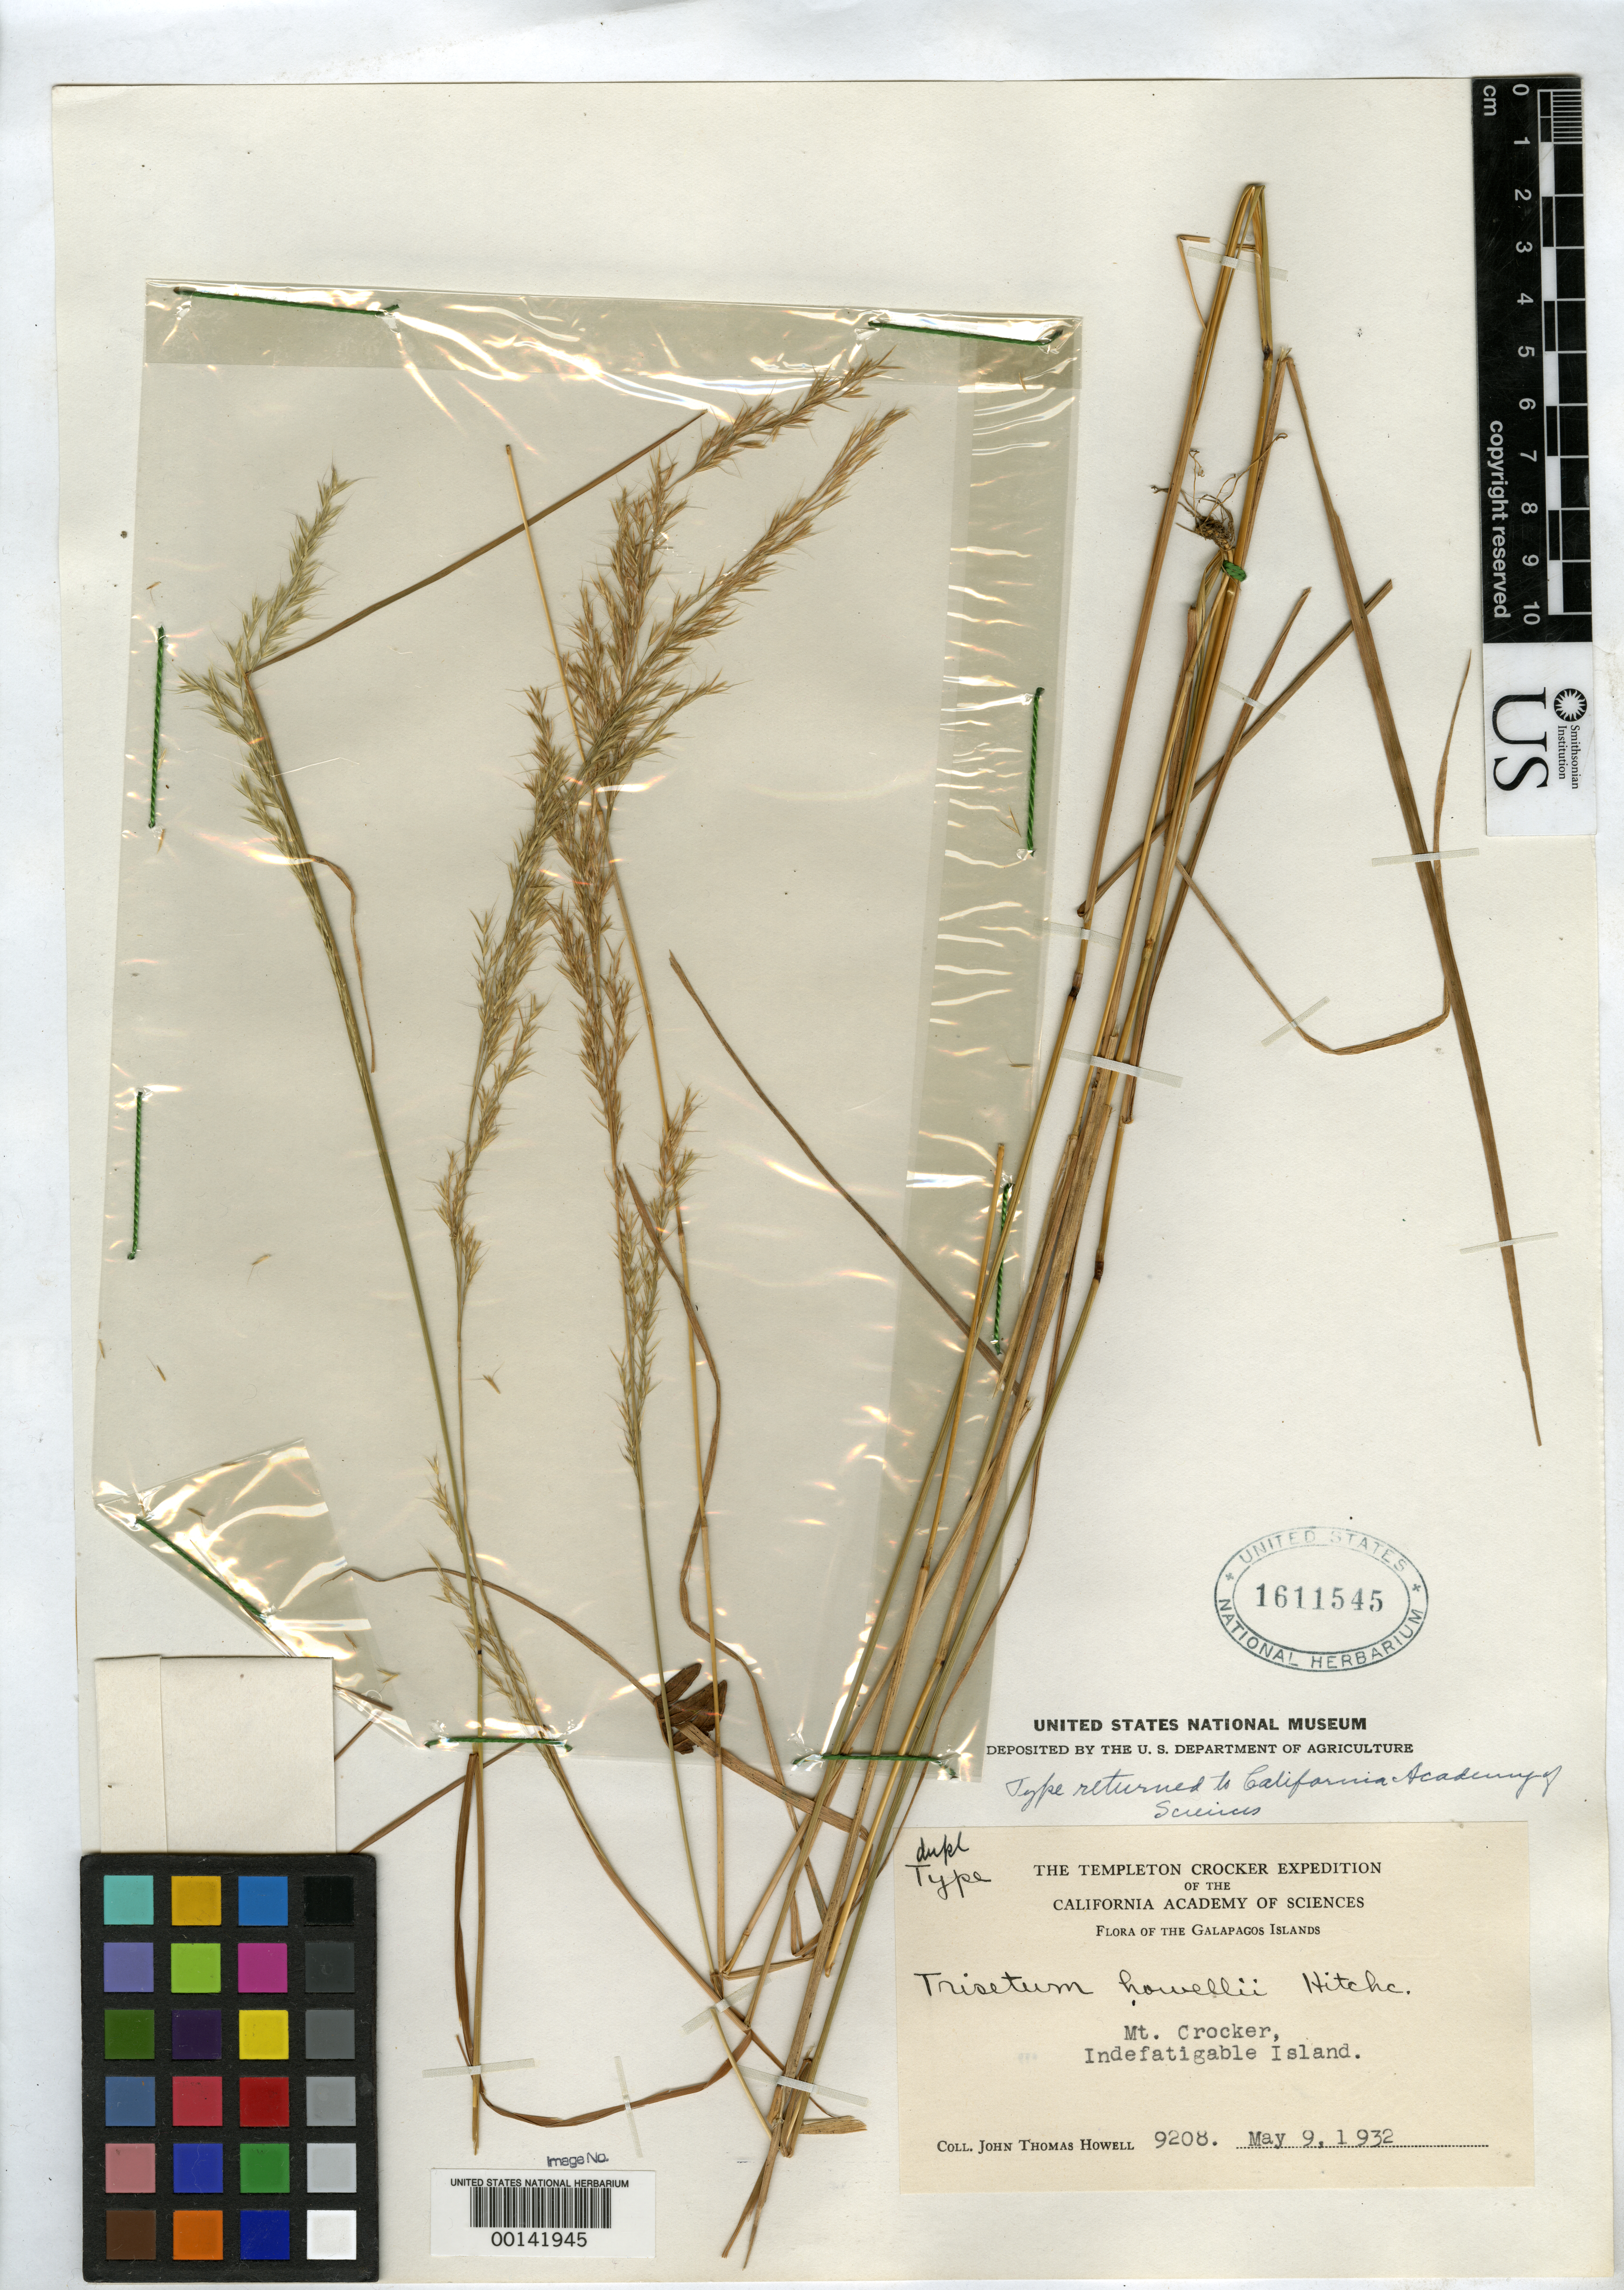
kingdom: Plantae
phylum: Tracheophyta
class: Liliopsida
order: Poales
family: Poaceae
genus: Trisetum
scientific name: Trisetum howellii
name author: Hitchc.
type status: Isotype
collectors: J. T. Howell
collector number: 9208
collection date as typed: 09 May 1932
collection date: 1932-05-09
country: Ecuador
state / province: Colón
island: Santa Cruz [Indefatigable, Chaves]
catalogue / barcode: US 1611545